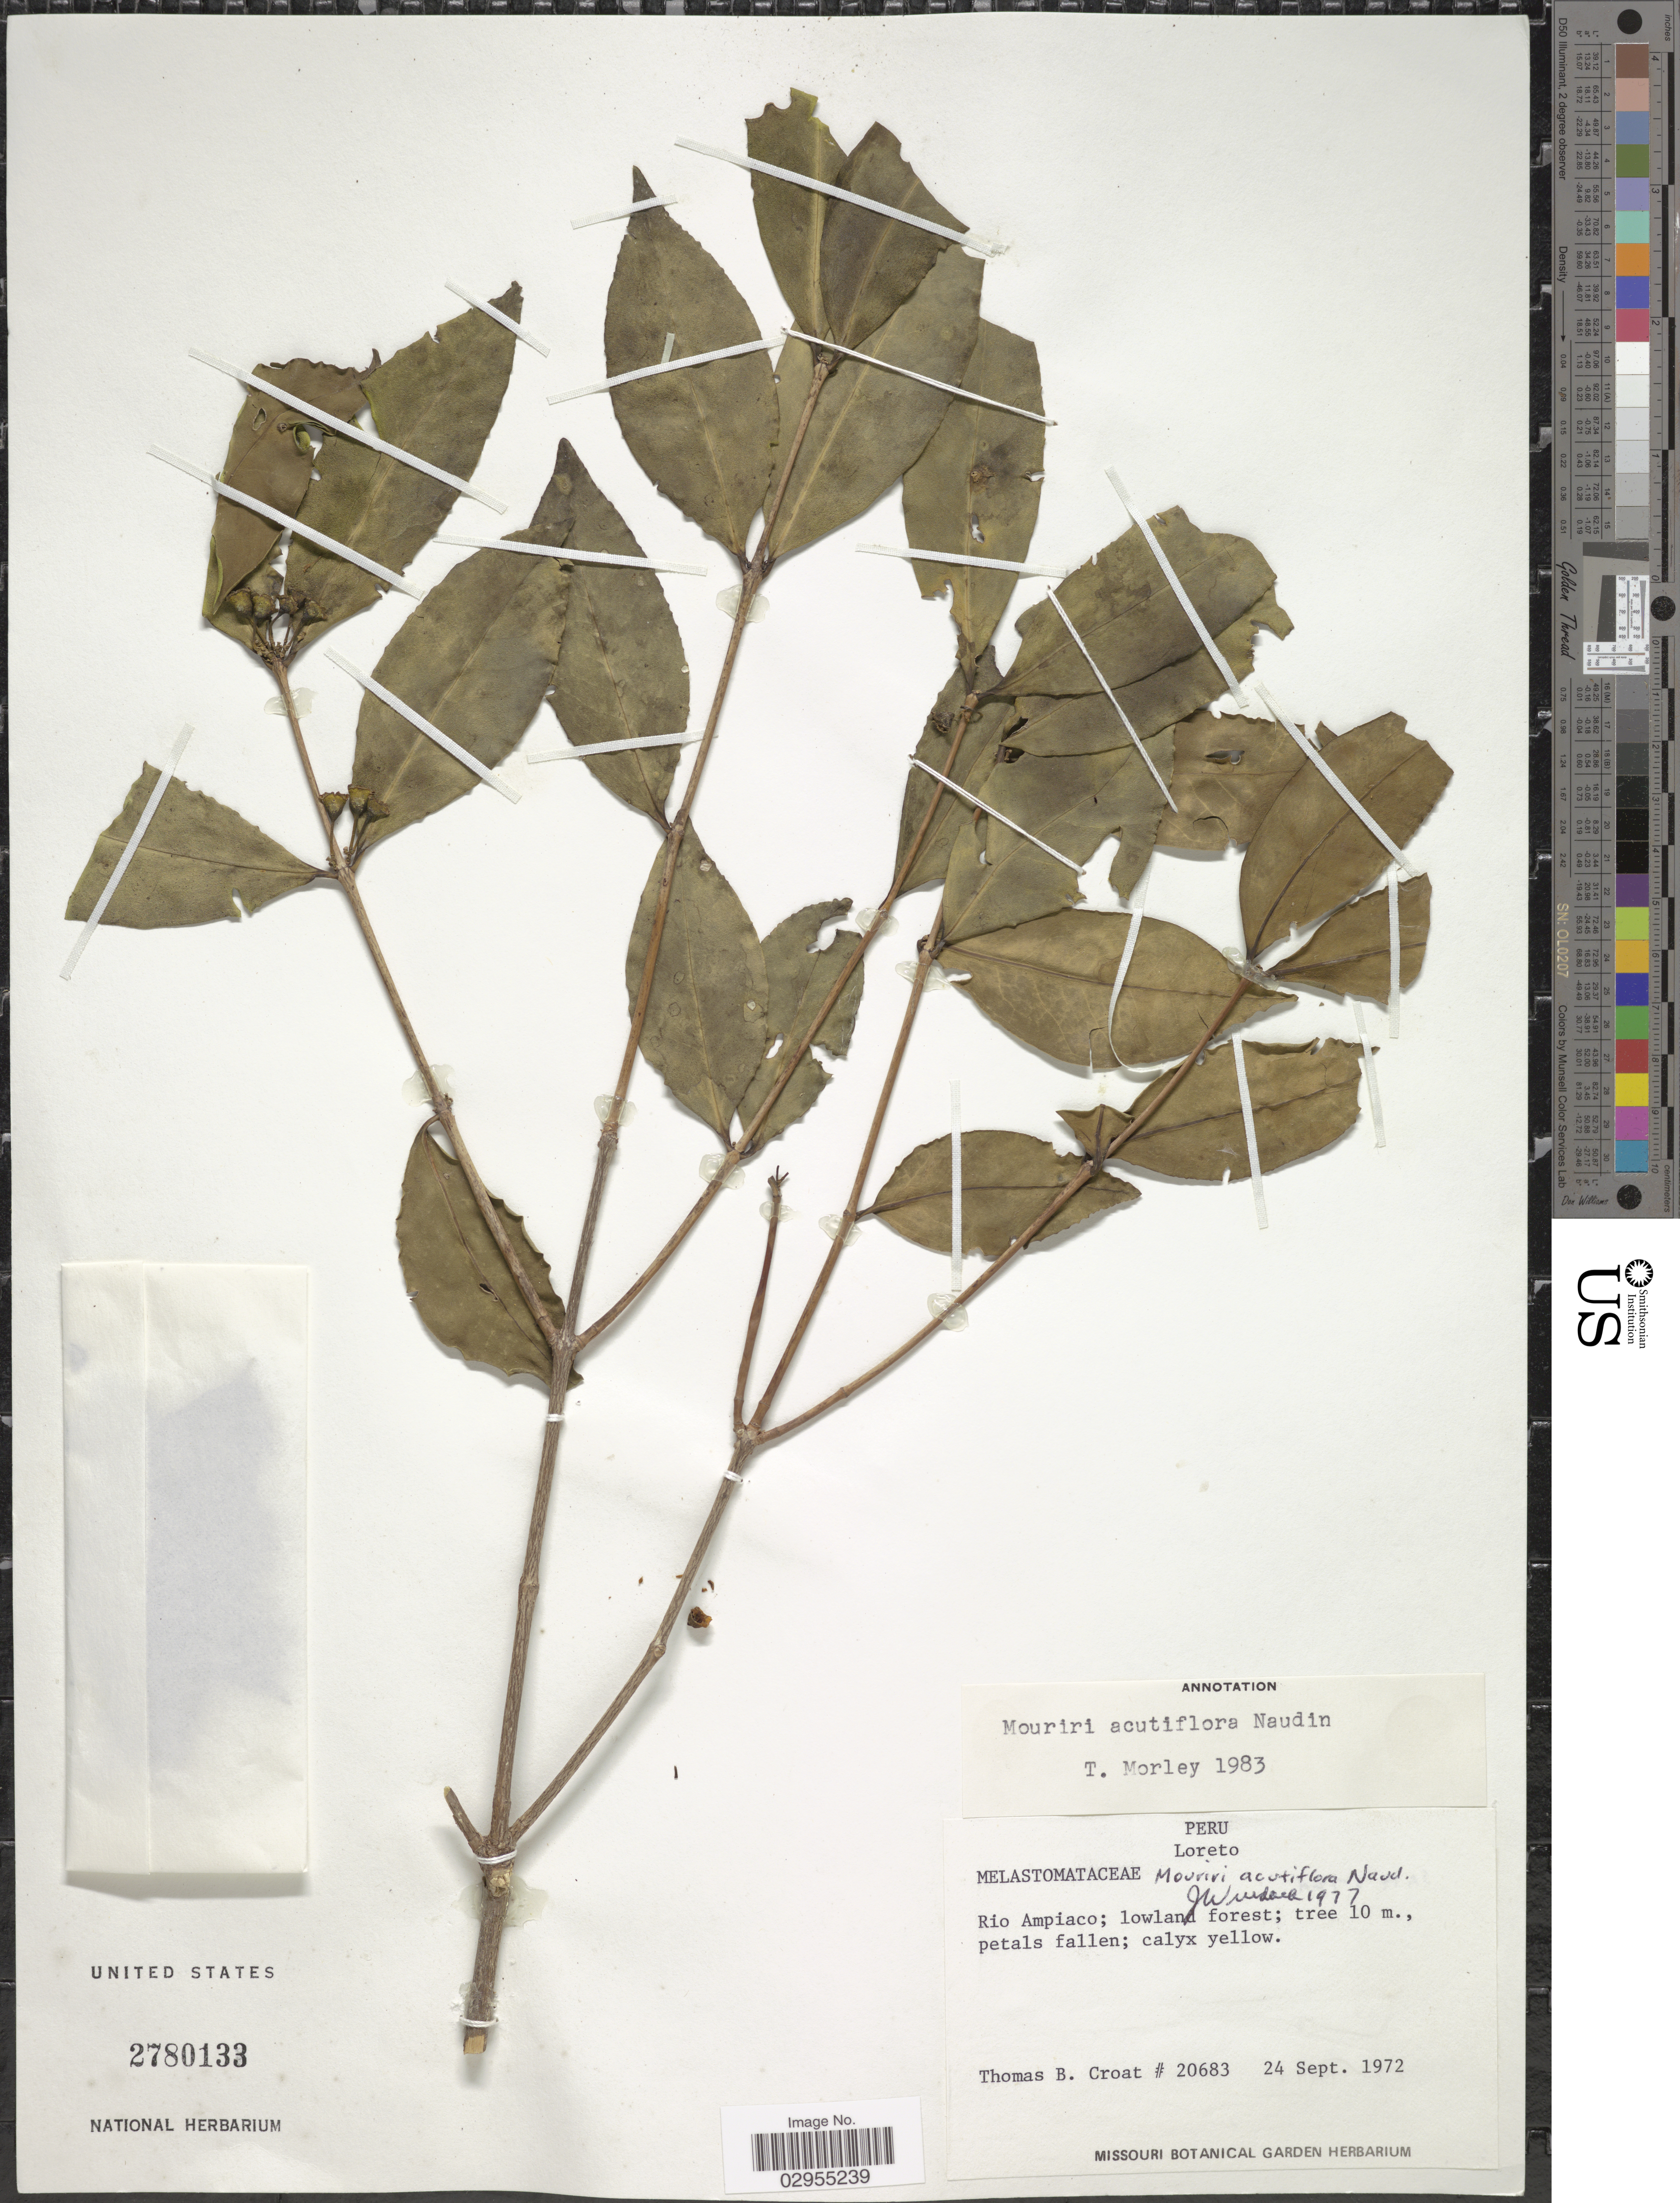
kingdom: Plantae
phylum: Tracheophyta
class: Magnoliopsida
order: Myrtales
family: Melastomataceae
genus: Mouriri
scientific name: Mouriri acutiflora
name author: Naudin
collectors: T. B. Croat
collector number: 20683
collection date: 1972-09-24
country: Peru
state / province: Loreto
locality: Rio Ampiaco; lowland forest.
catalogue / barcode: US 2780133